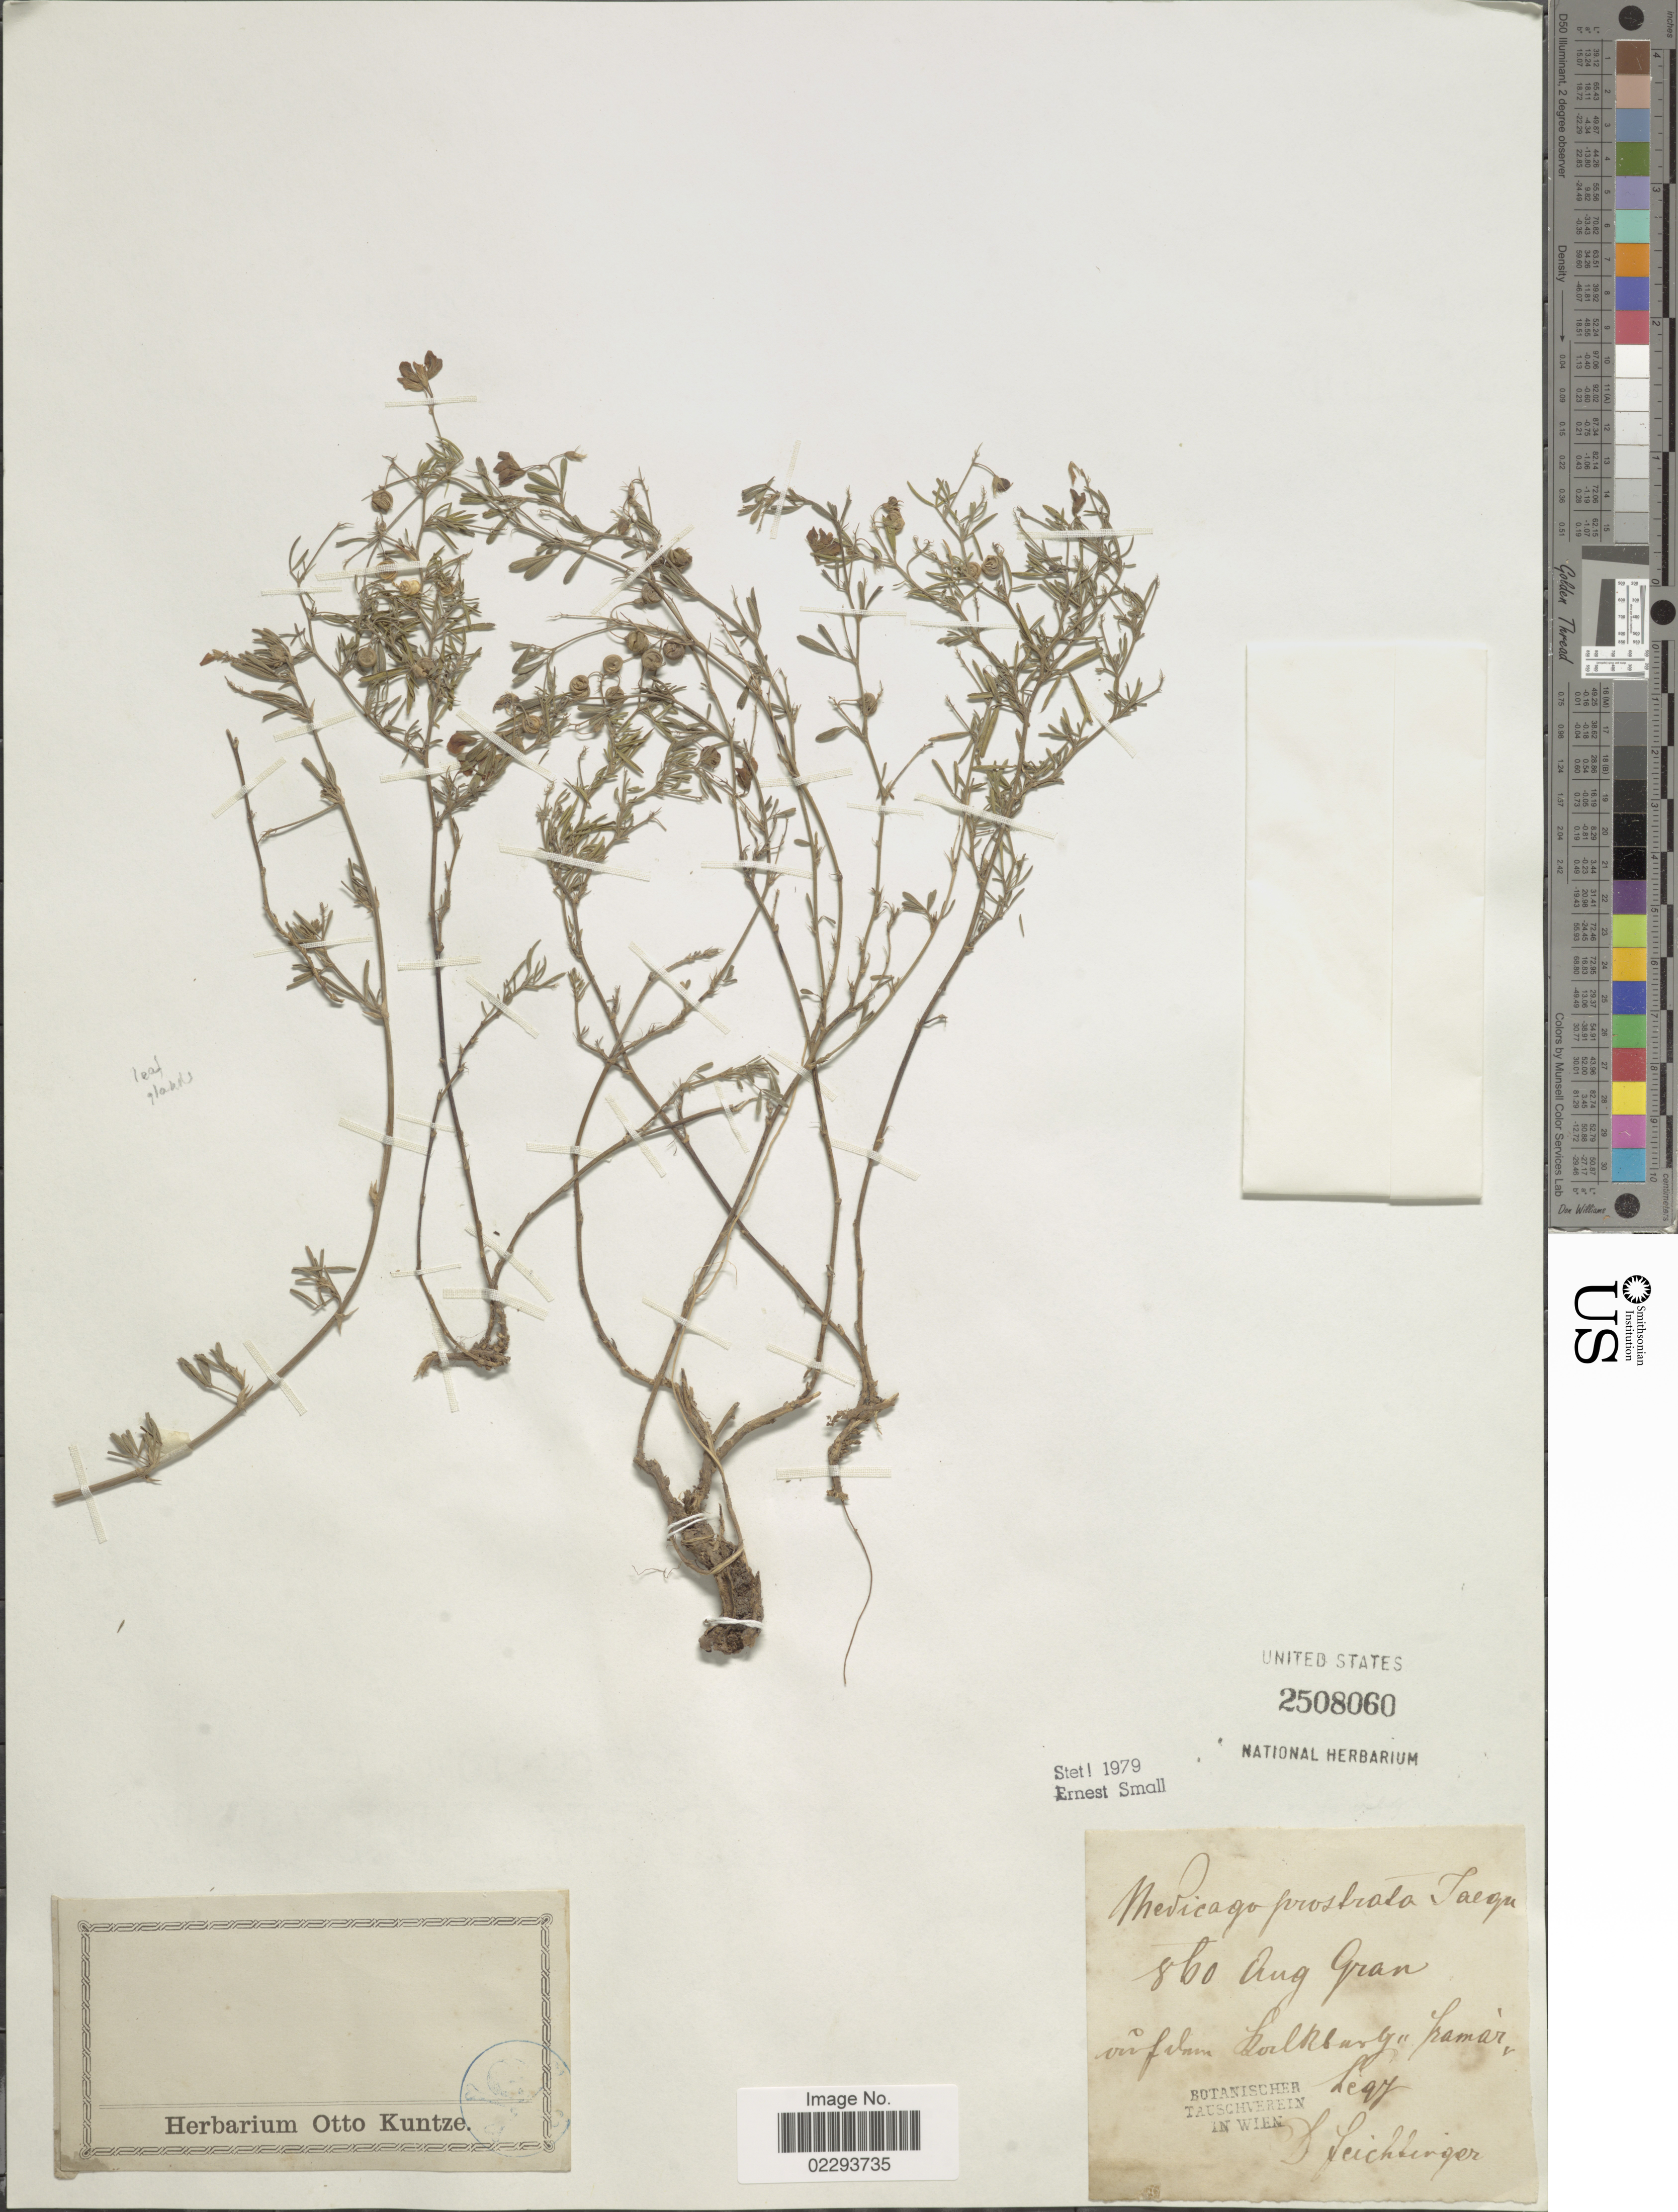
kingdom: Plantae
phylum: Tracheophyta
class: Magnoliopsida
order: Fabales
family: Fabaceae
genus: Medicago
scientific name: Medicago prostrata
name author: Jacq.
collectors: Feichtinger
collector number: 860*?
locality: Auf [illegible text] [illegible text] Kamer .[interpreted]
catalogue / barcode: US 2508060